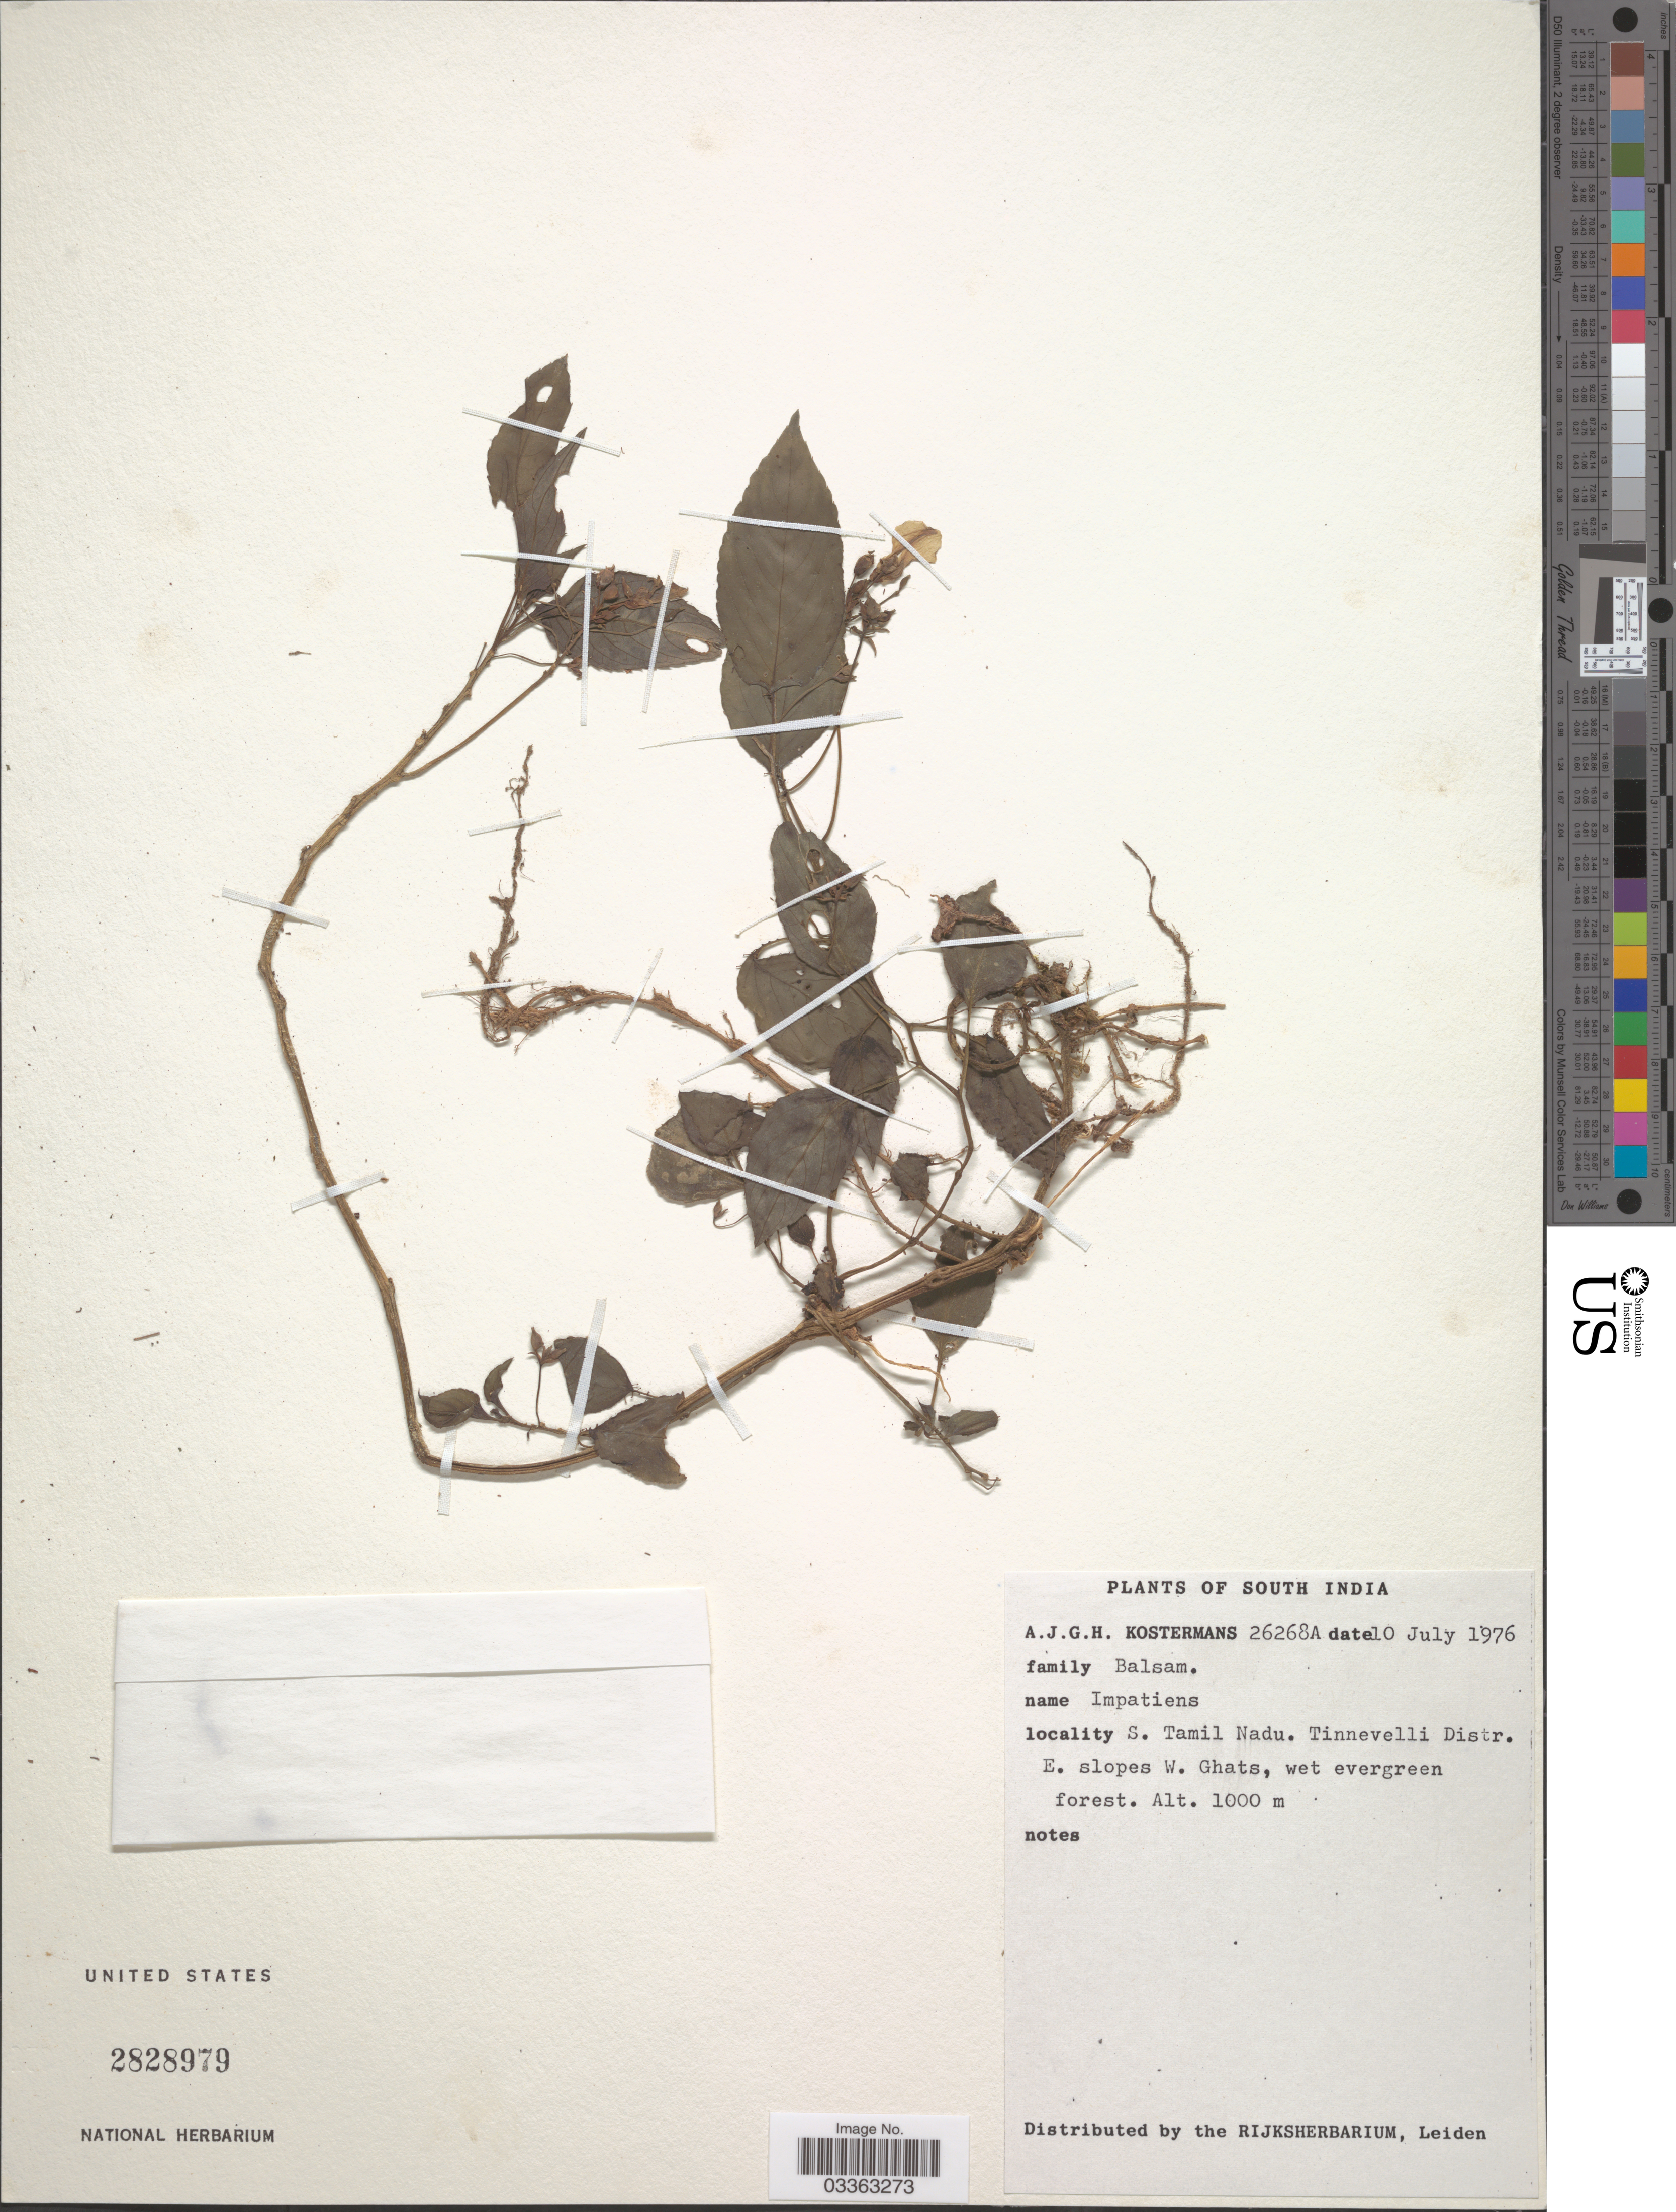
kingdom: Plantae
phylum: Tracheophyta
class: Magnoliopsida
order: Ericales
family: Balsaminaceae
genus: Impatiens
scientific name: Impatiens sp.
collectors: A. J. G. Kostermans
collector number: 26268A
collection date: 1976-07-10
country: India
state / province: Tamil Nadu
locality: South India. S. Tamil Nadu. Tinnevelli Distr. E. slopes W. Ghats.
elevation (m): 1000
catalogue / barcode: US 2828979